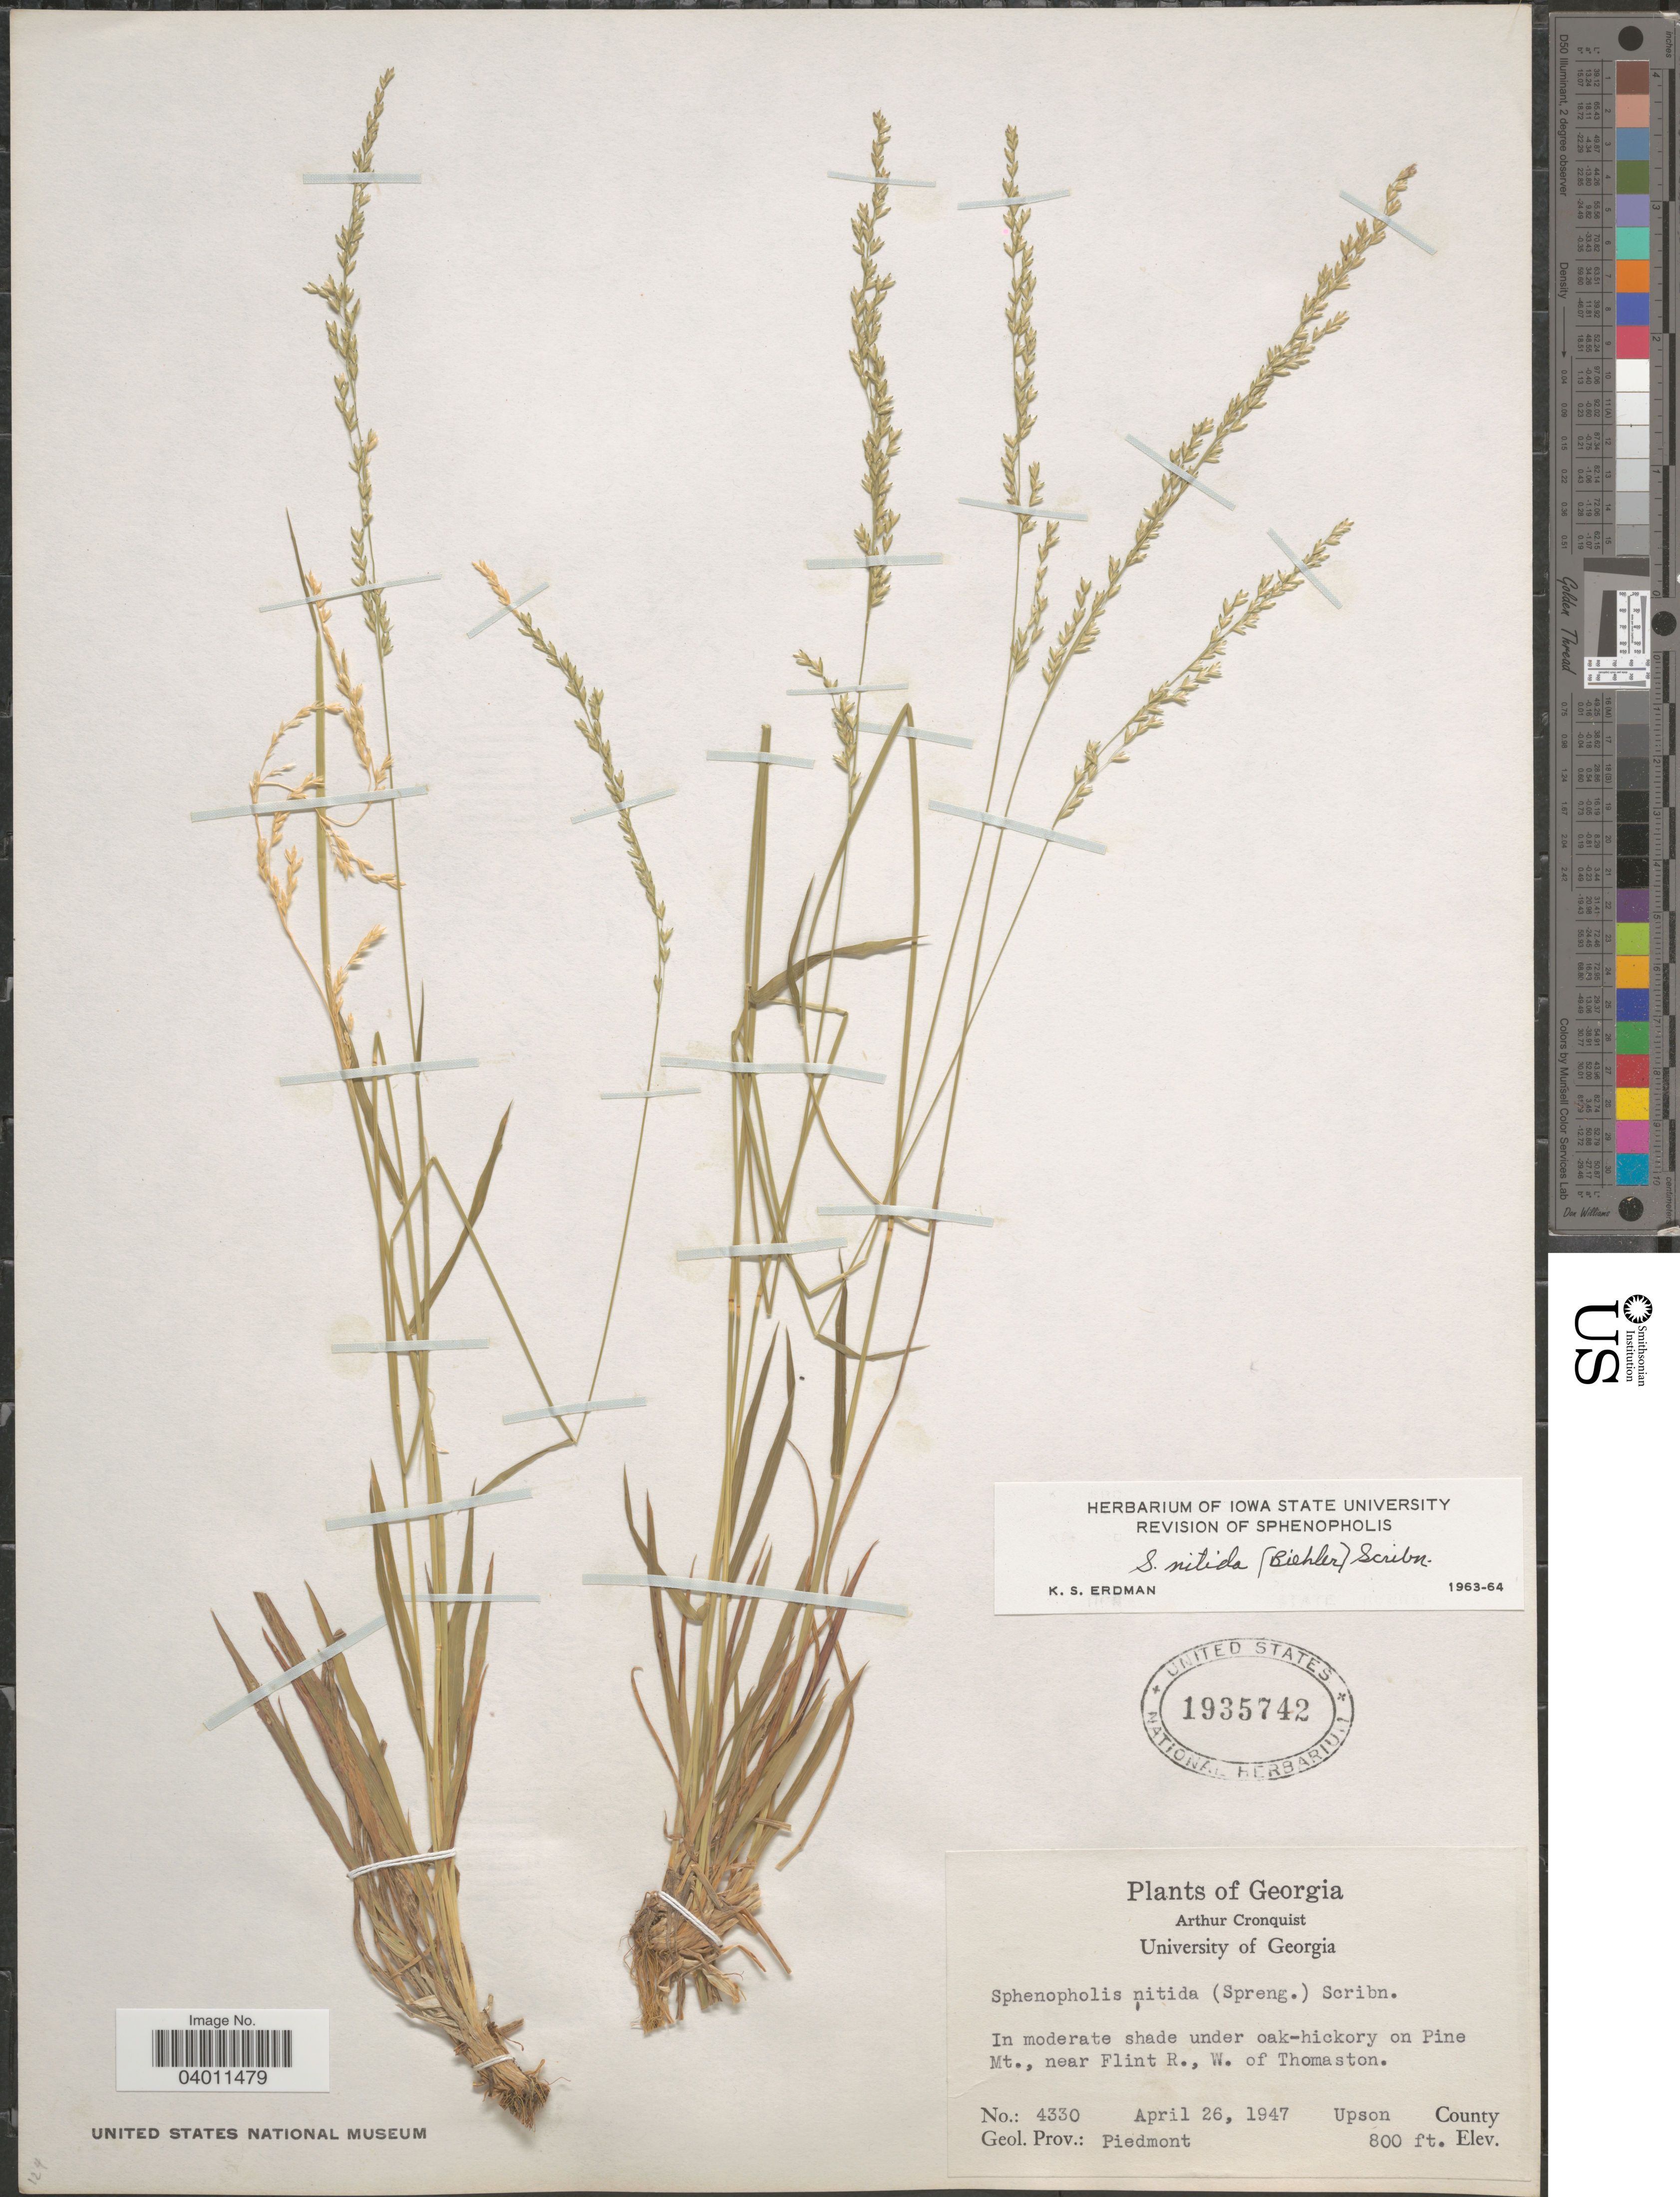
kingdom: Plantae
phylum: Tracheophyta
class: Liliopsida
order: Poales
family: Poaceae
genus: Sphenopholis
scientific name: Sphenopholis nitida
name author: (Biehler) Scribn.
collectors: A. J. Cronquist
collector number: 4330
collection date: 1947-04-26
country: United States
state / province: Georgia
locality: In moderate shade under oak-hickory on Pine Mt., near Flint R., W. of Thomaston. Upson County. Geol. Prov.: Piedmont.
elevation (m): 244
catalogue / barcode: US 1935742